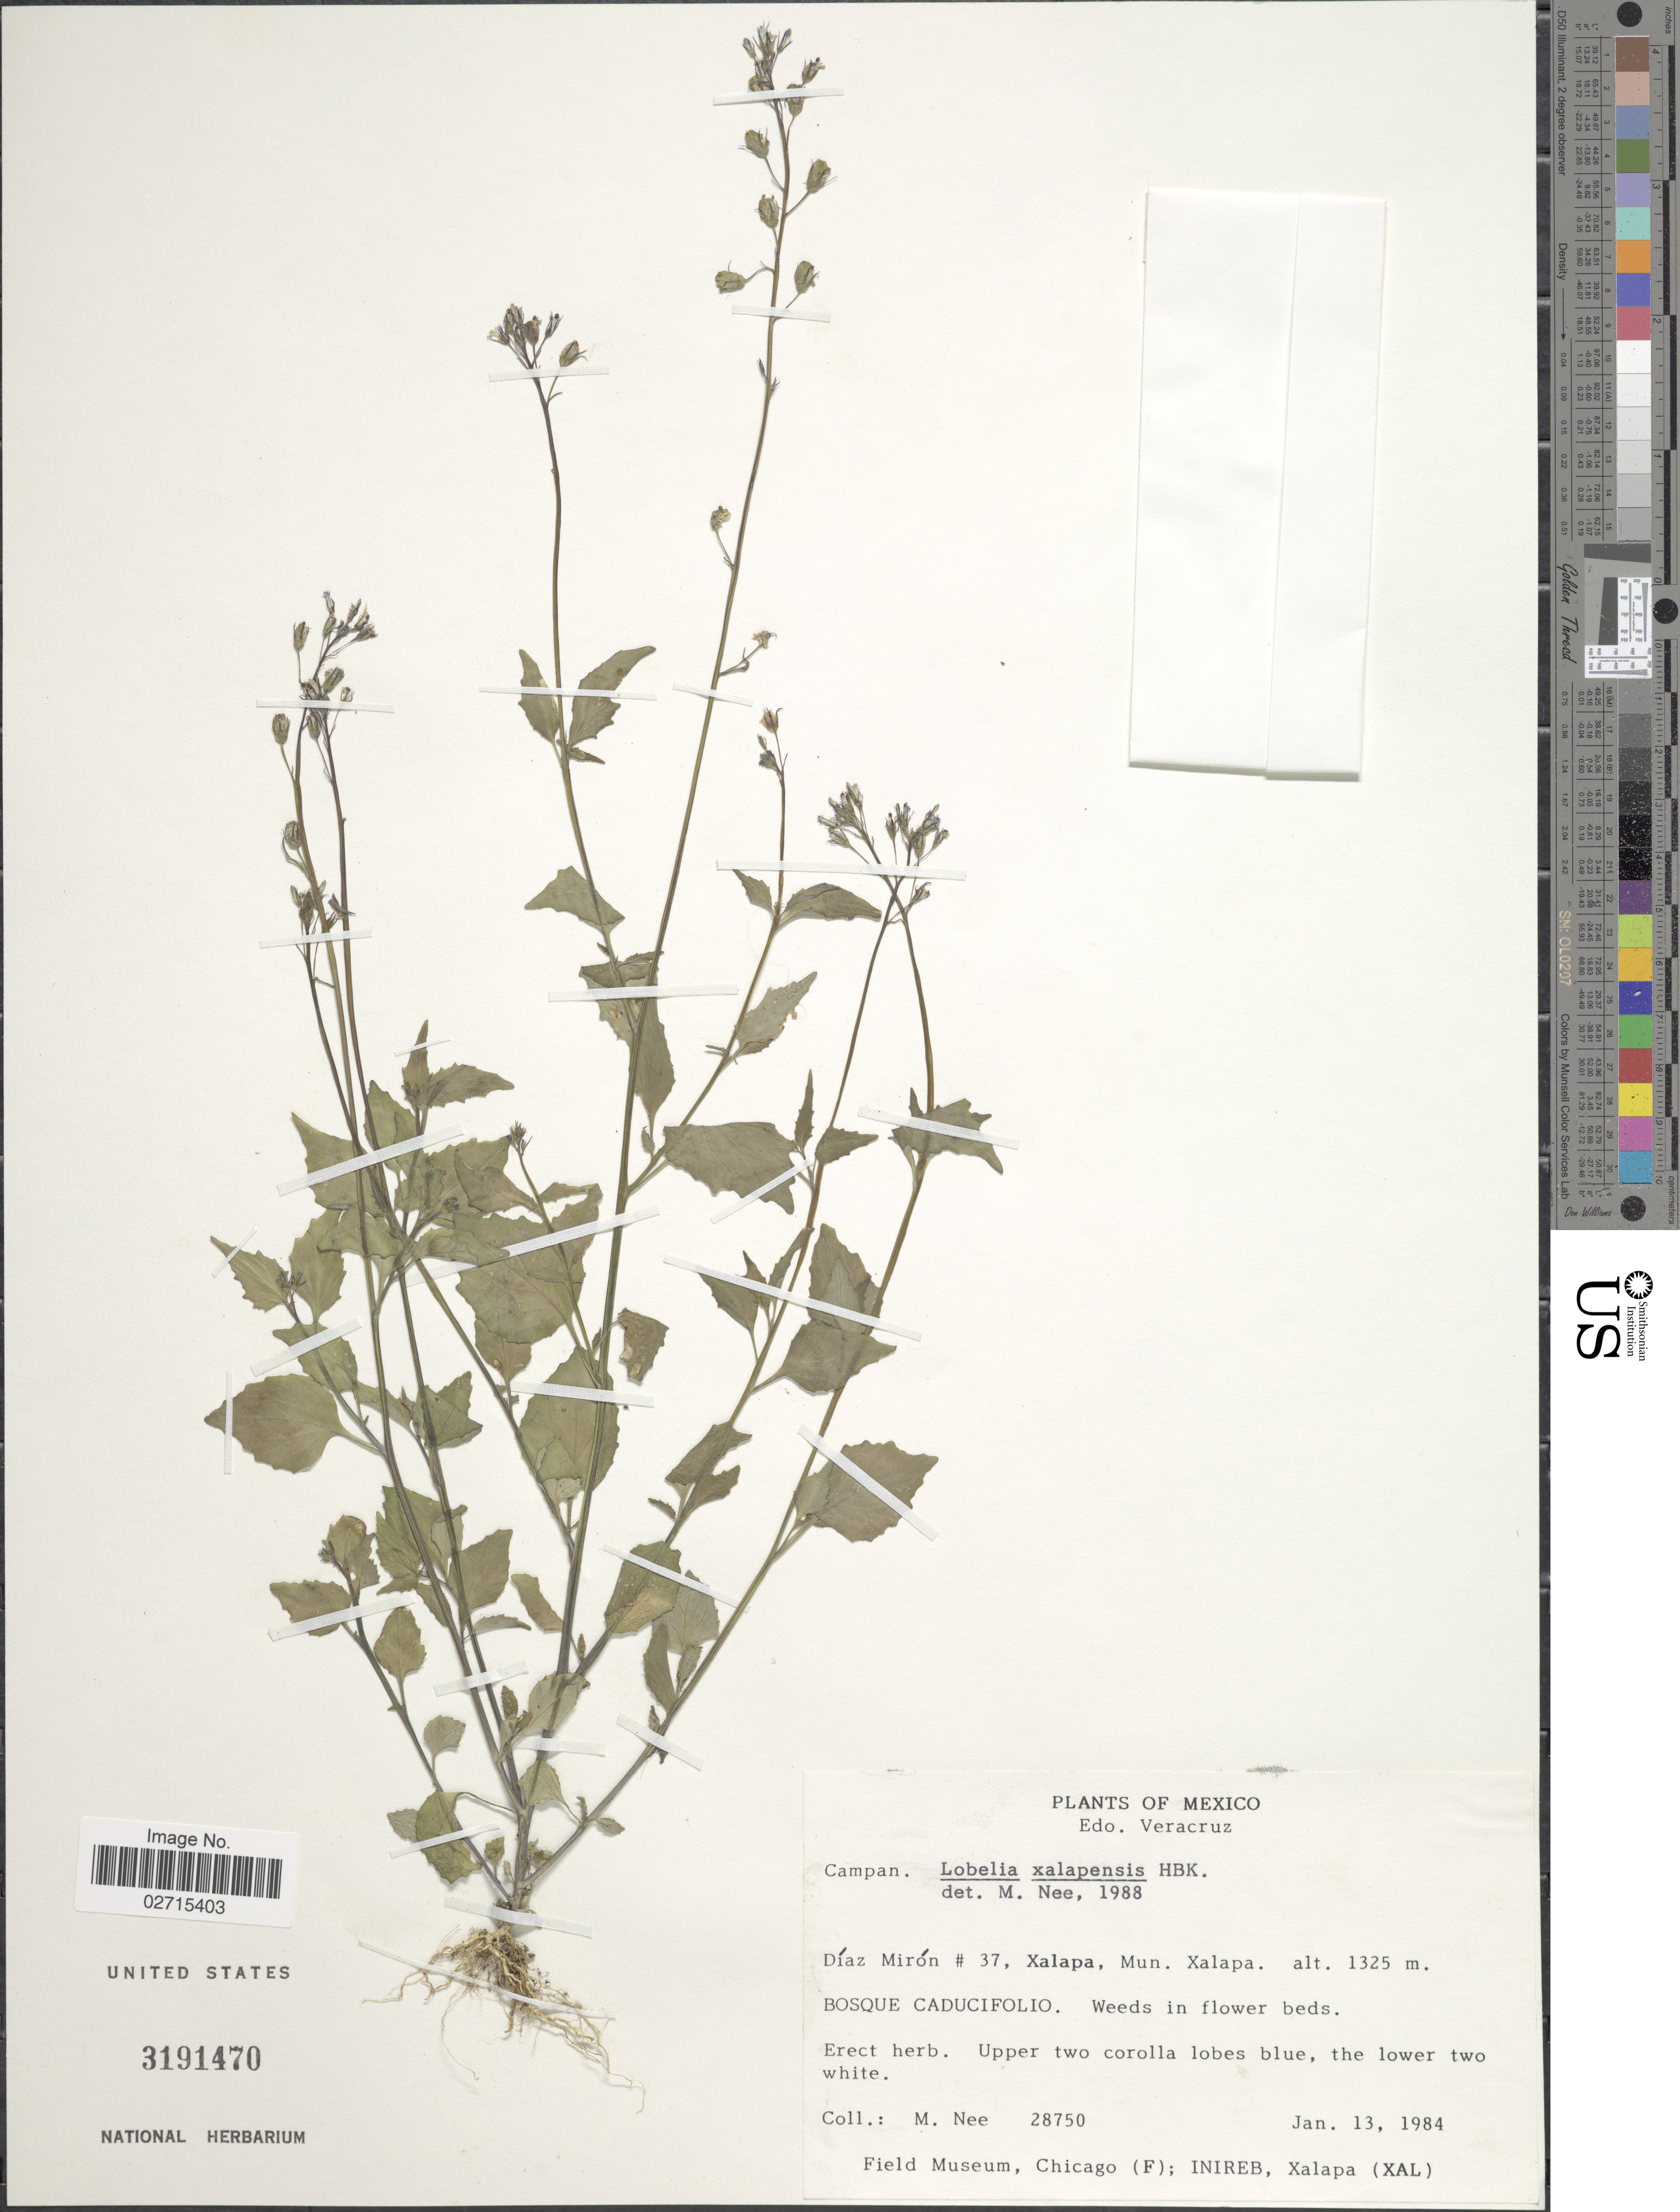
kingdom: Plantae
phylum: Tracheophyta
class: Magnoliopsida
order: Asterales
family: Campanulaceae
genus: Lobelia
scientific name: Lobelia xalapensis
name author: Kunth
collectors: M. Nee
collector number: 28750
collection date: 1984-01-13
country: Mexico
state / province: Veracruz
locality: Edo. Veracruz, Díaz Mirón # 37, Xalapa, Mun Xalapa. Bosque Caducifolio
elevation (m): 1325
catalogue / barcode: US 3191470